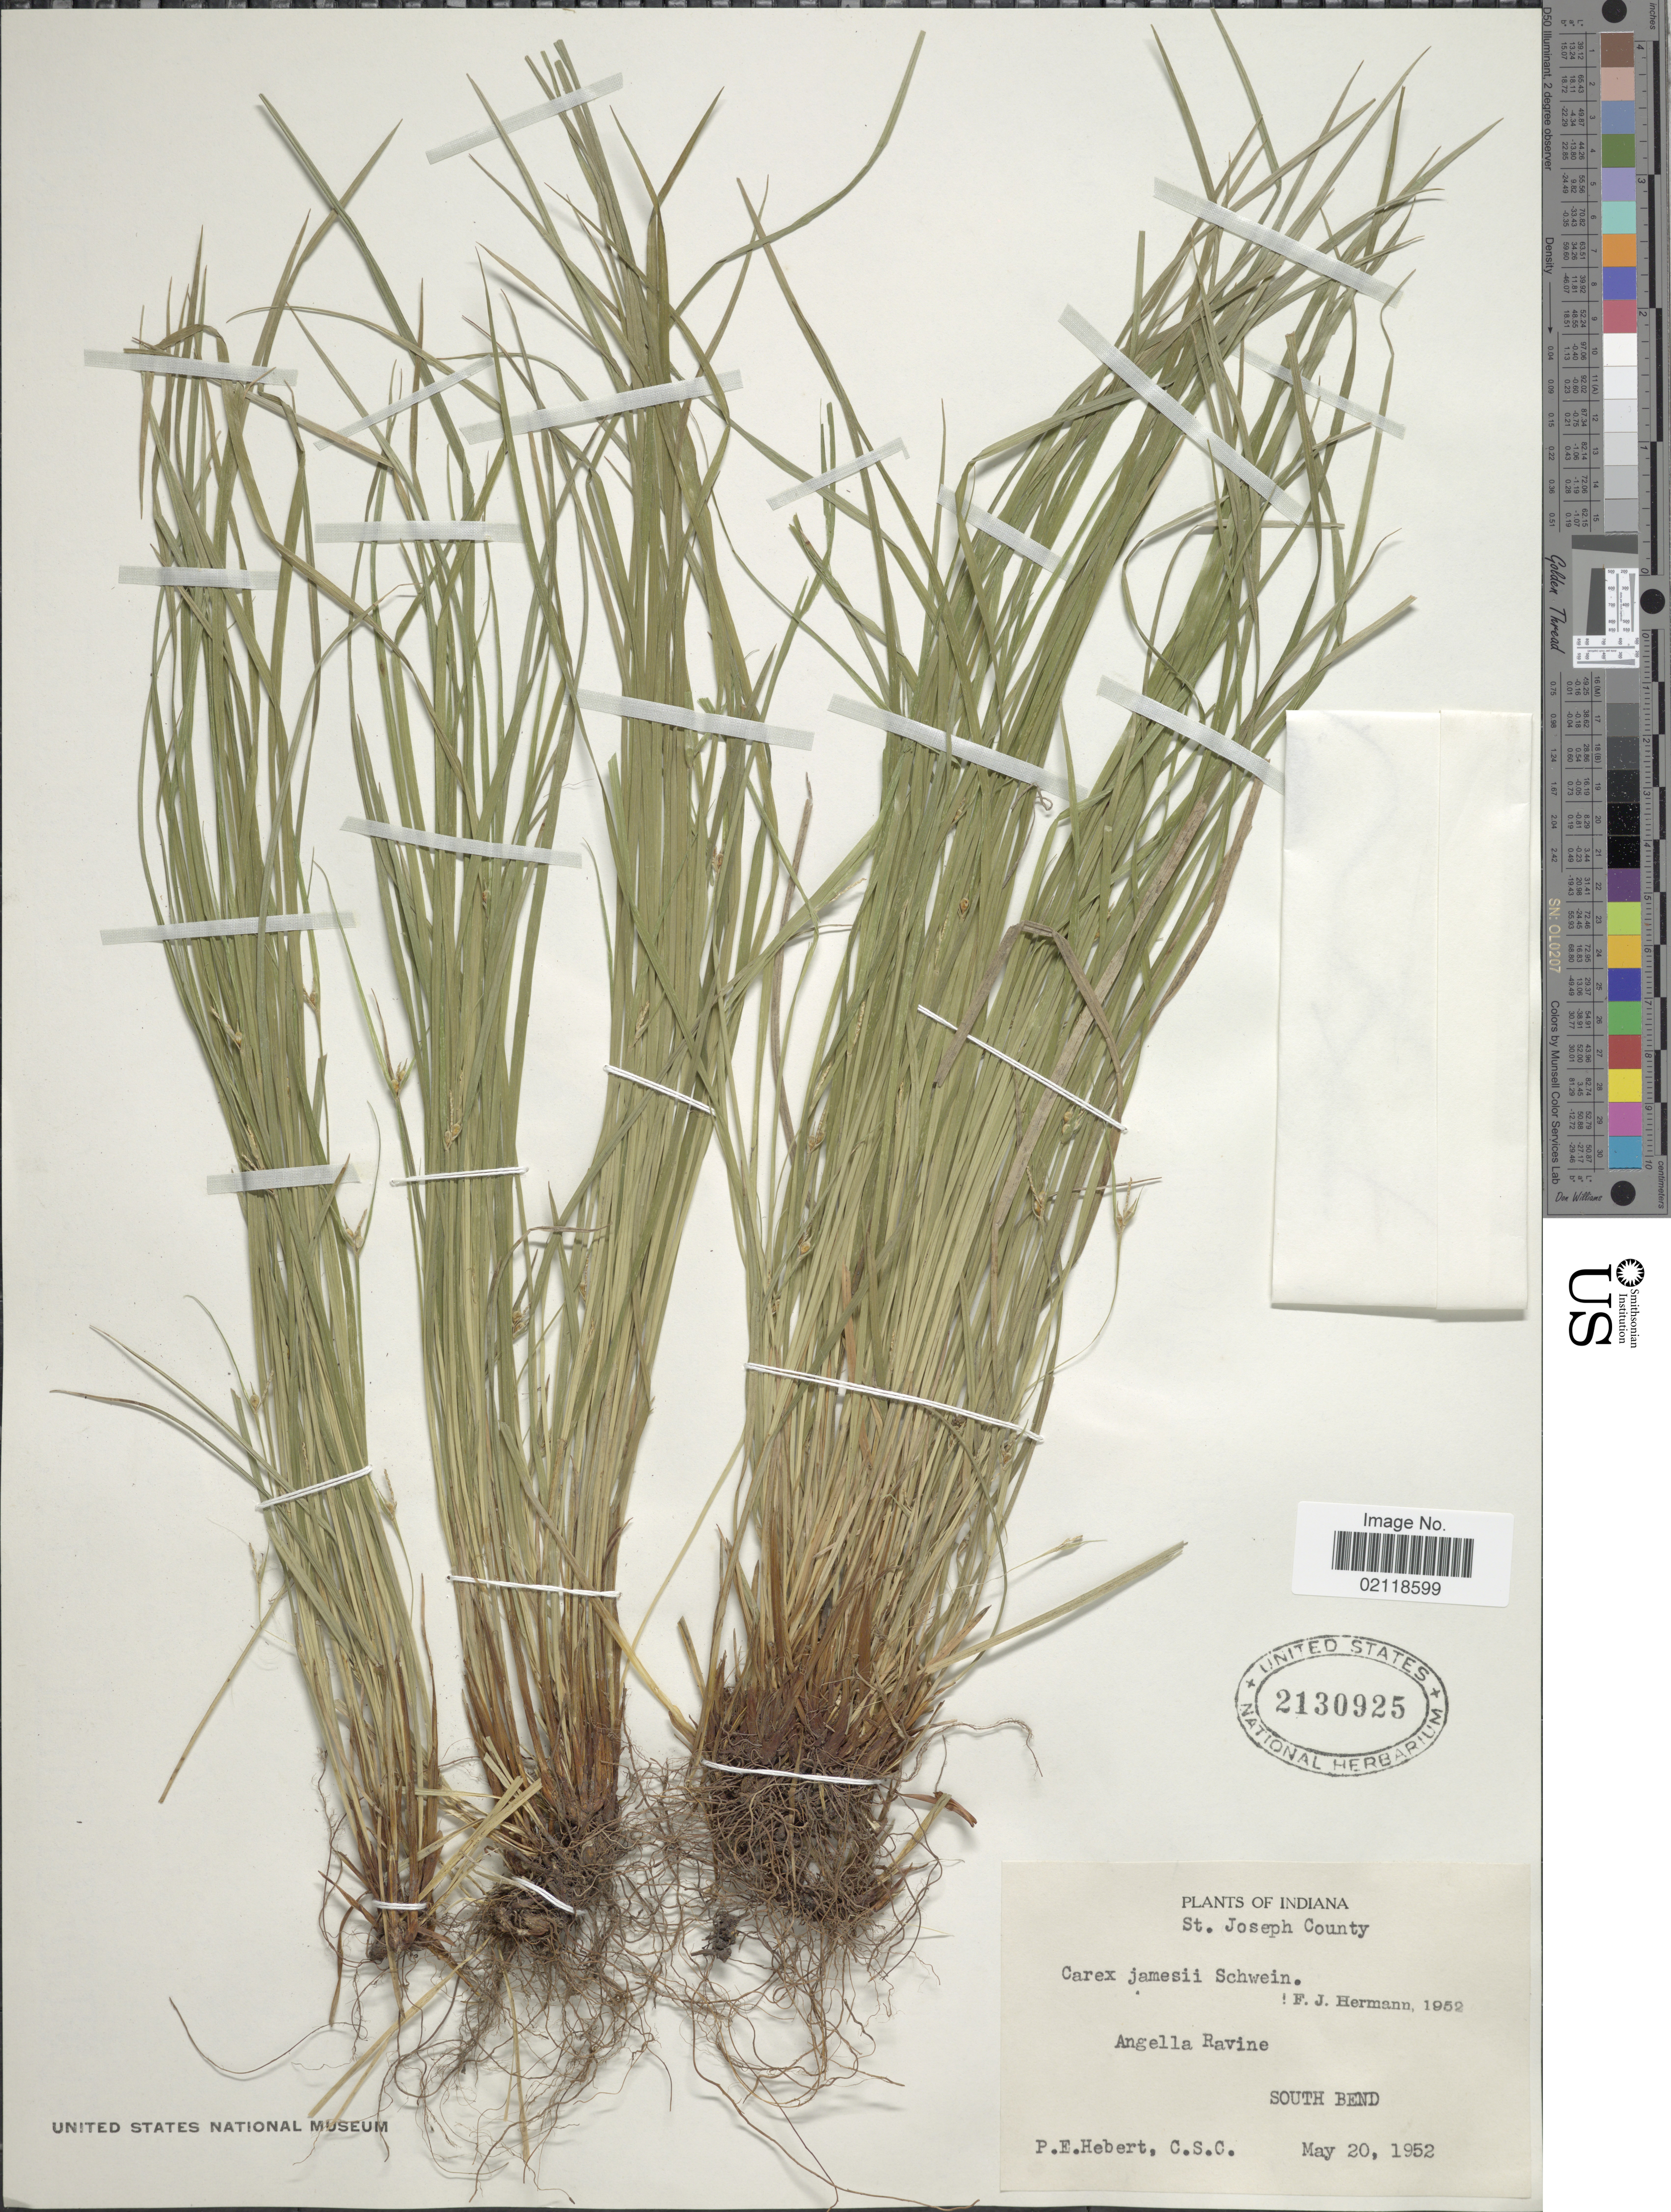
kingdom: Plantae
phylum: Tracheophyta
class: Liliopsida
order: Poales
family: Cyperaceae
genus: Carex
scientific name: Carex jamesii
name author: Schwein.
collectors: P. Hebert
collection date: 1952-05-20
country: United States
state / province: Indiana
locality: St. Joseph County, Angella Ravine, South Bend.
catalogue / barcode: US 2130925